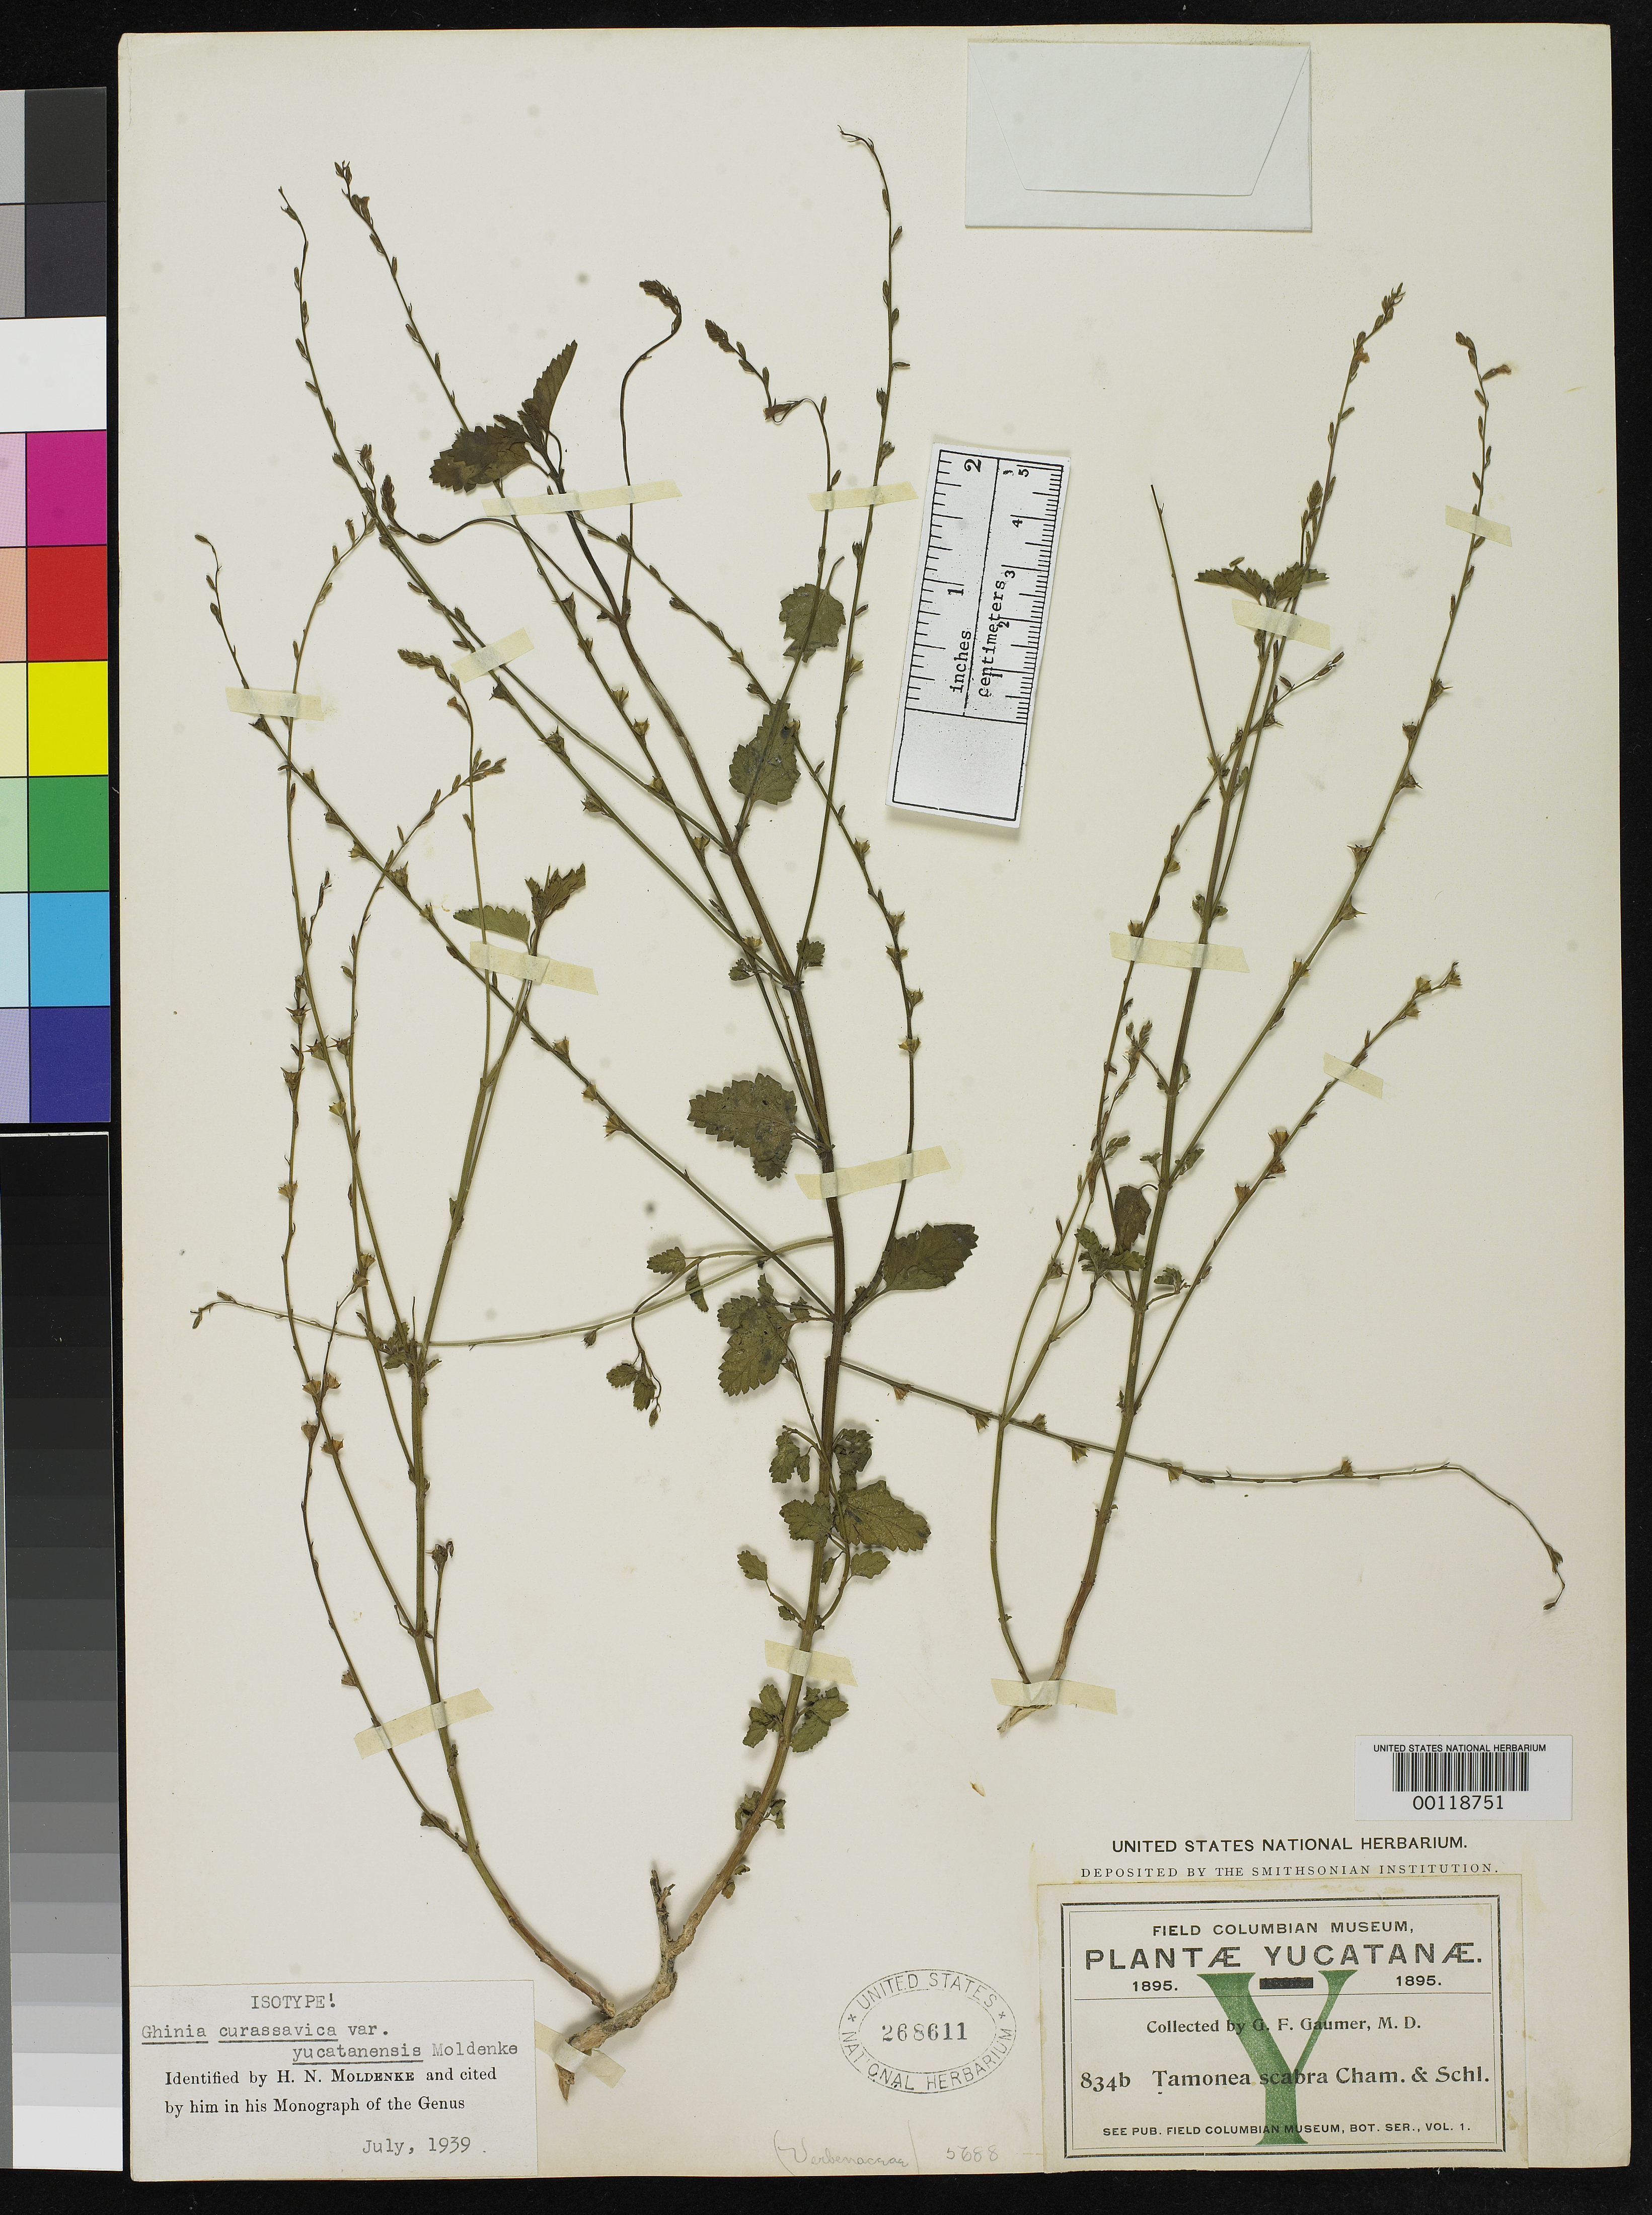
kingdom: Plantae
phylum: Tracheophyta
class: Magnoliopsida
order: Lamiales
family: Verbenaceae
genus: Ghinia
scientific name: Ghinia curassavica var. yucatanensis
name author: Moldenke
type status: Isotype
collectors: G. F. Gaumer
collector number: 8346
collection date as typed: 1895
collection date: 1895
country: Mexico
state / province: Yucatán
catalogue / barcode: US 268611